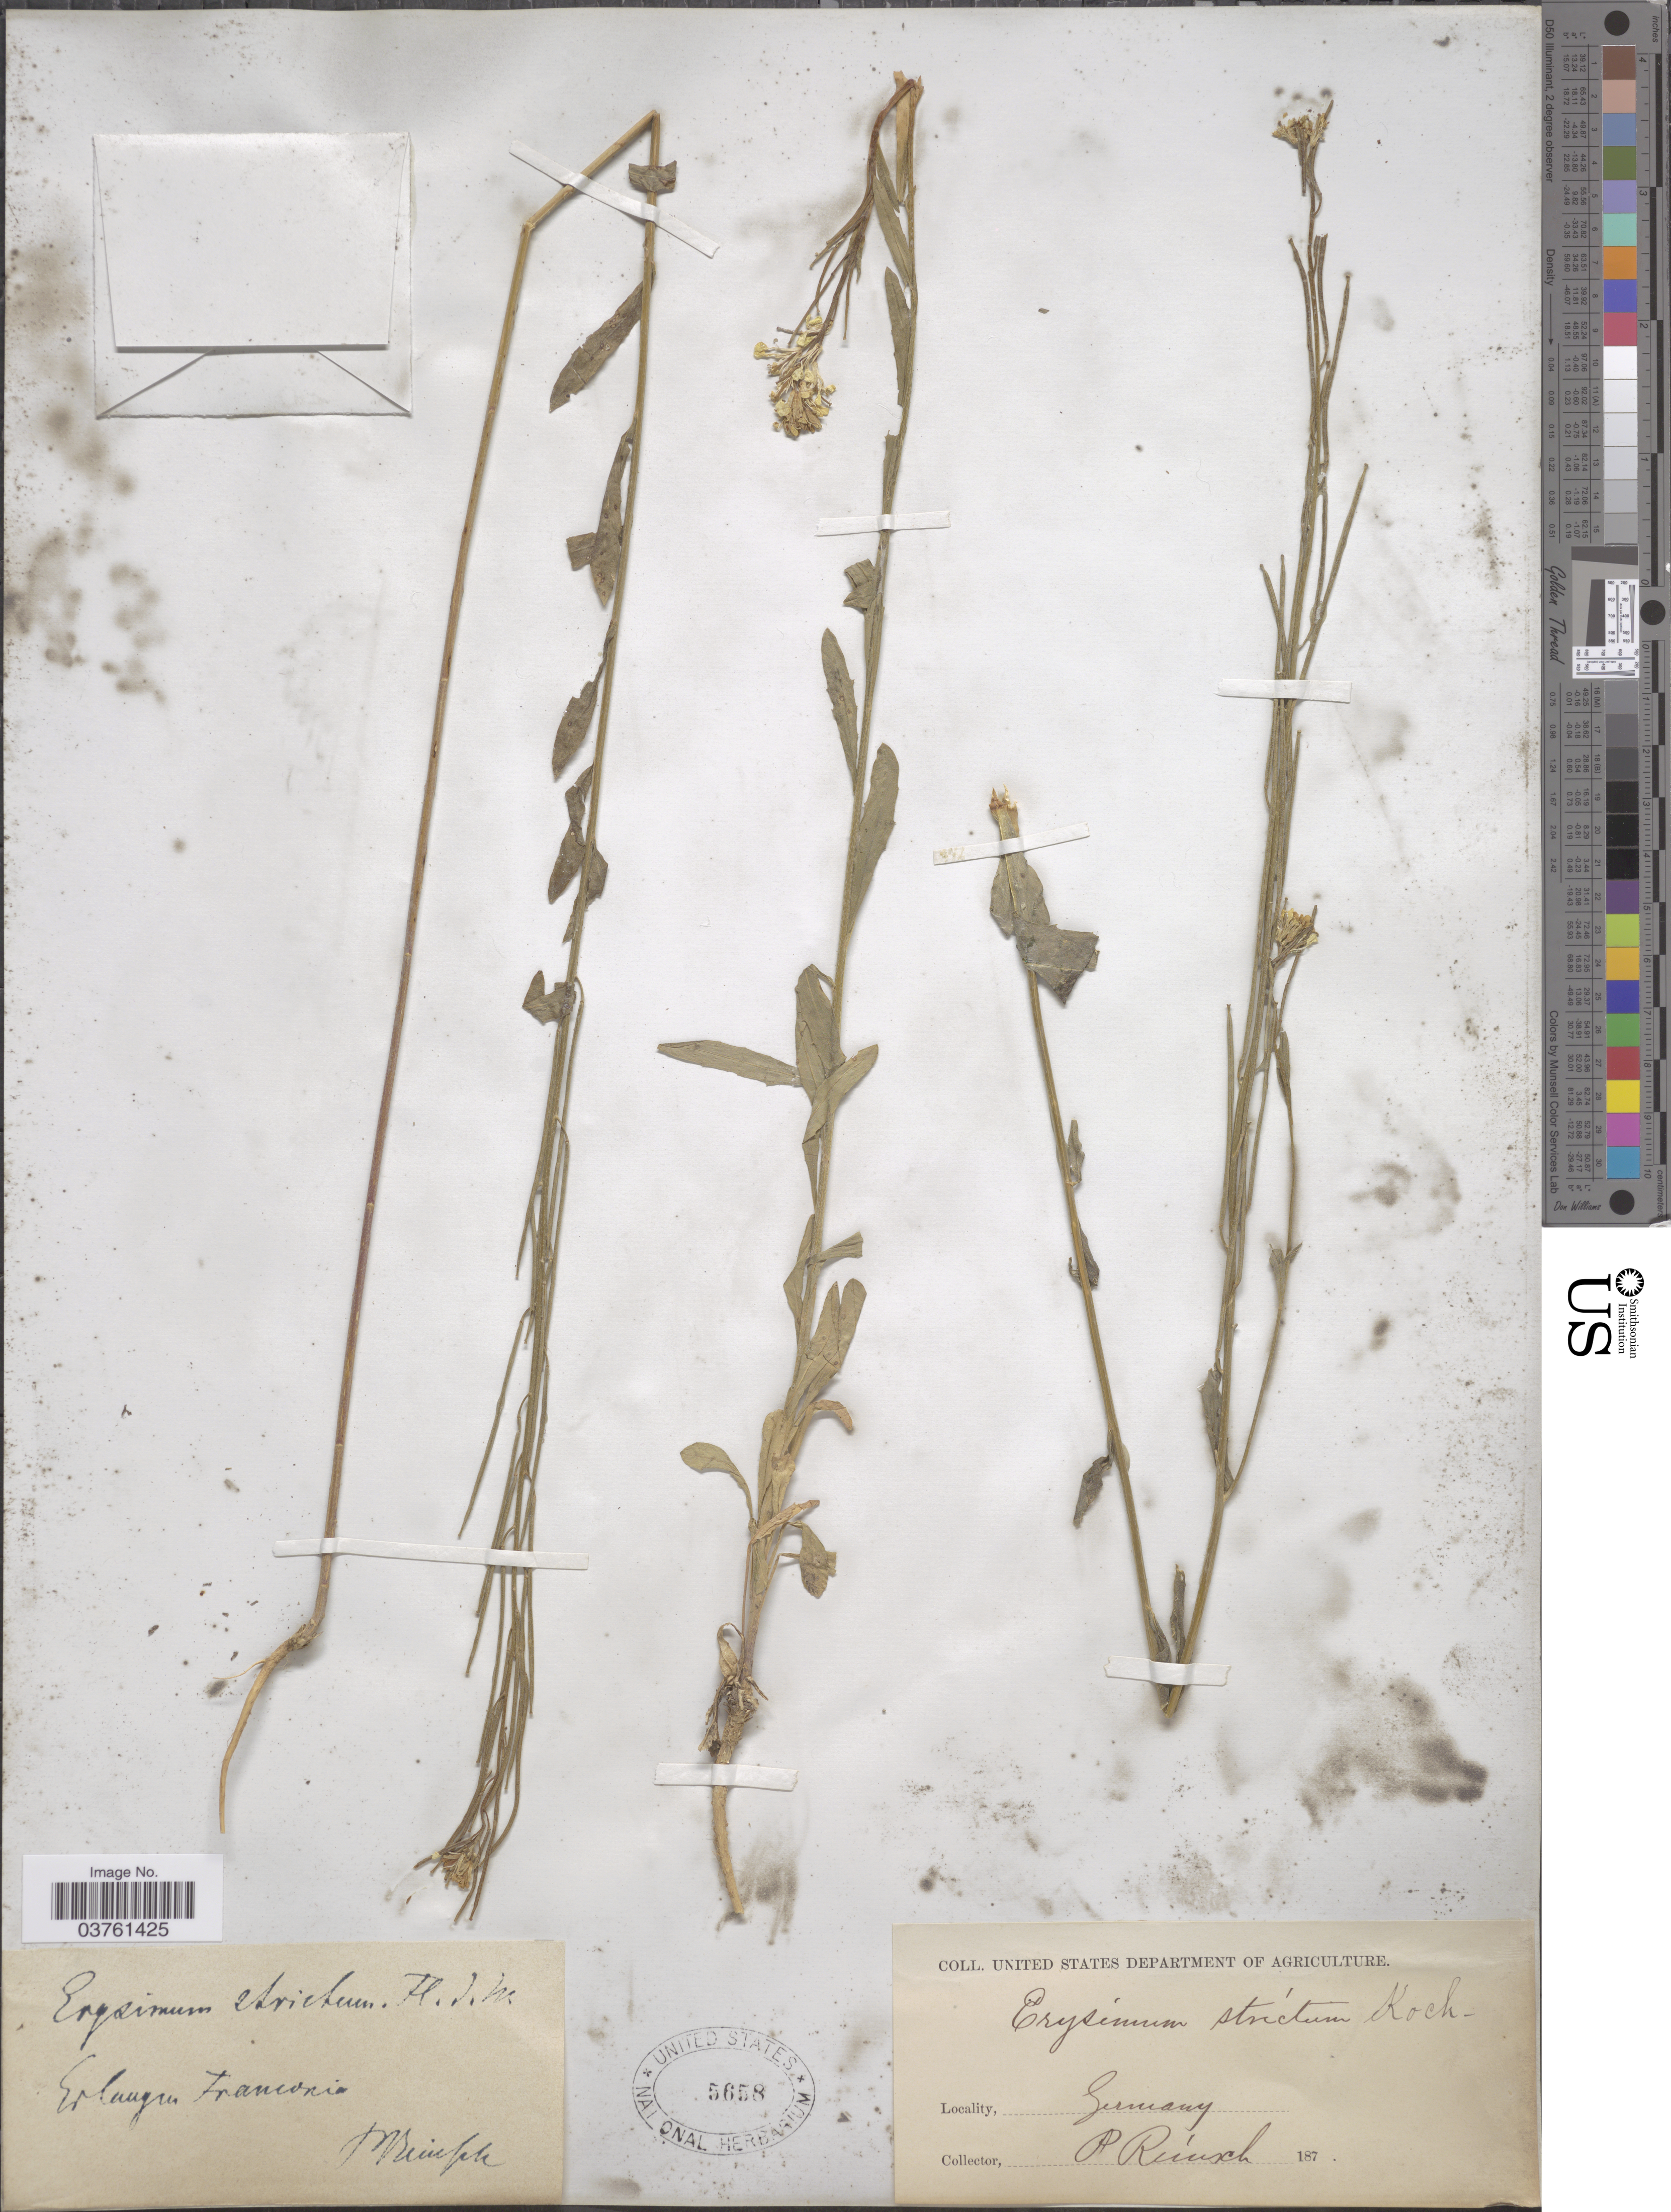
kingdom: Plantae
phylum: Tracheophyta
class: Magnoliopsida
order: Brassicales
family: Brassicaceae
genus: Erysimum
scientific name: Erysimum strictum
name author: DC.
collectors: P. Reinsch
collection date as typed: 187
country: Germany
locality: Erlangen. Franconia.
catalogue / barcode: US 5658